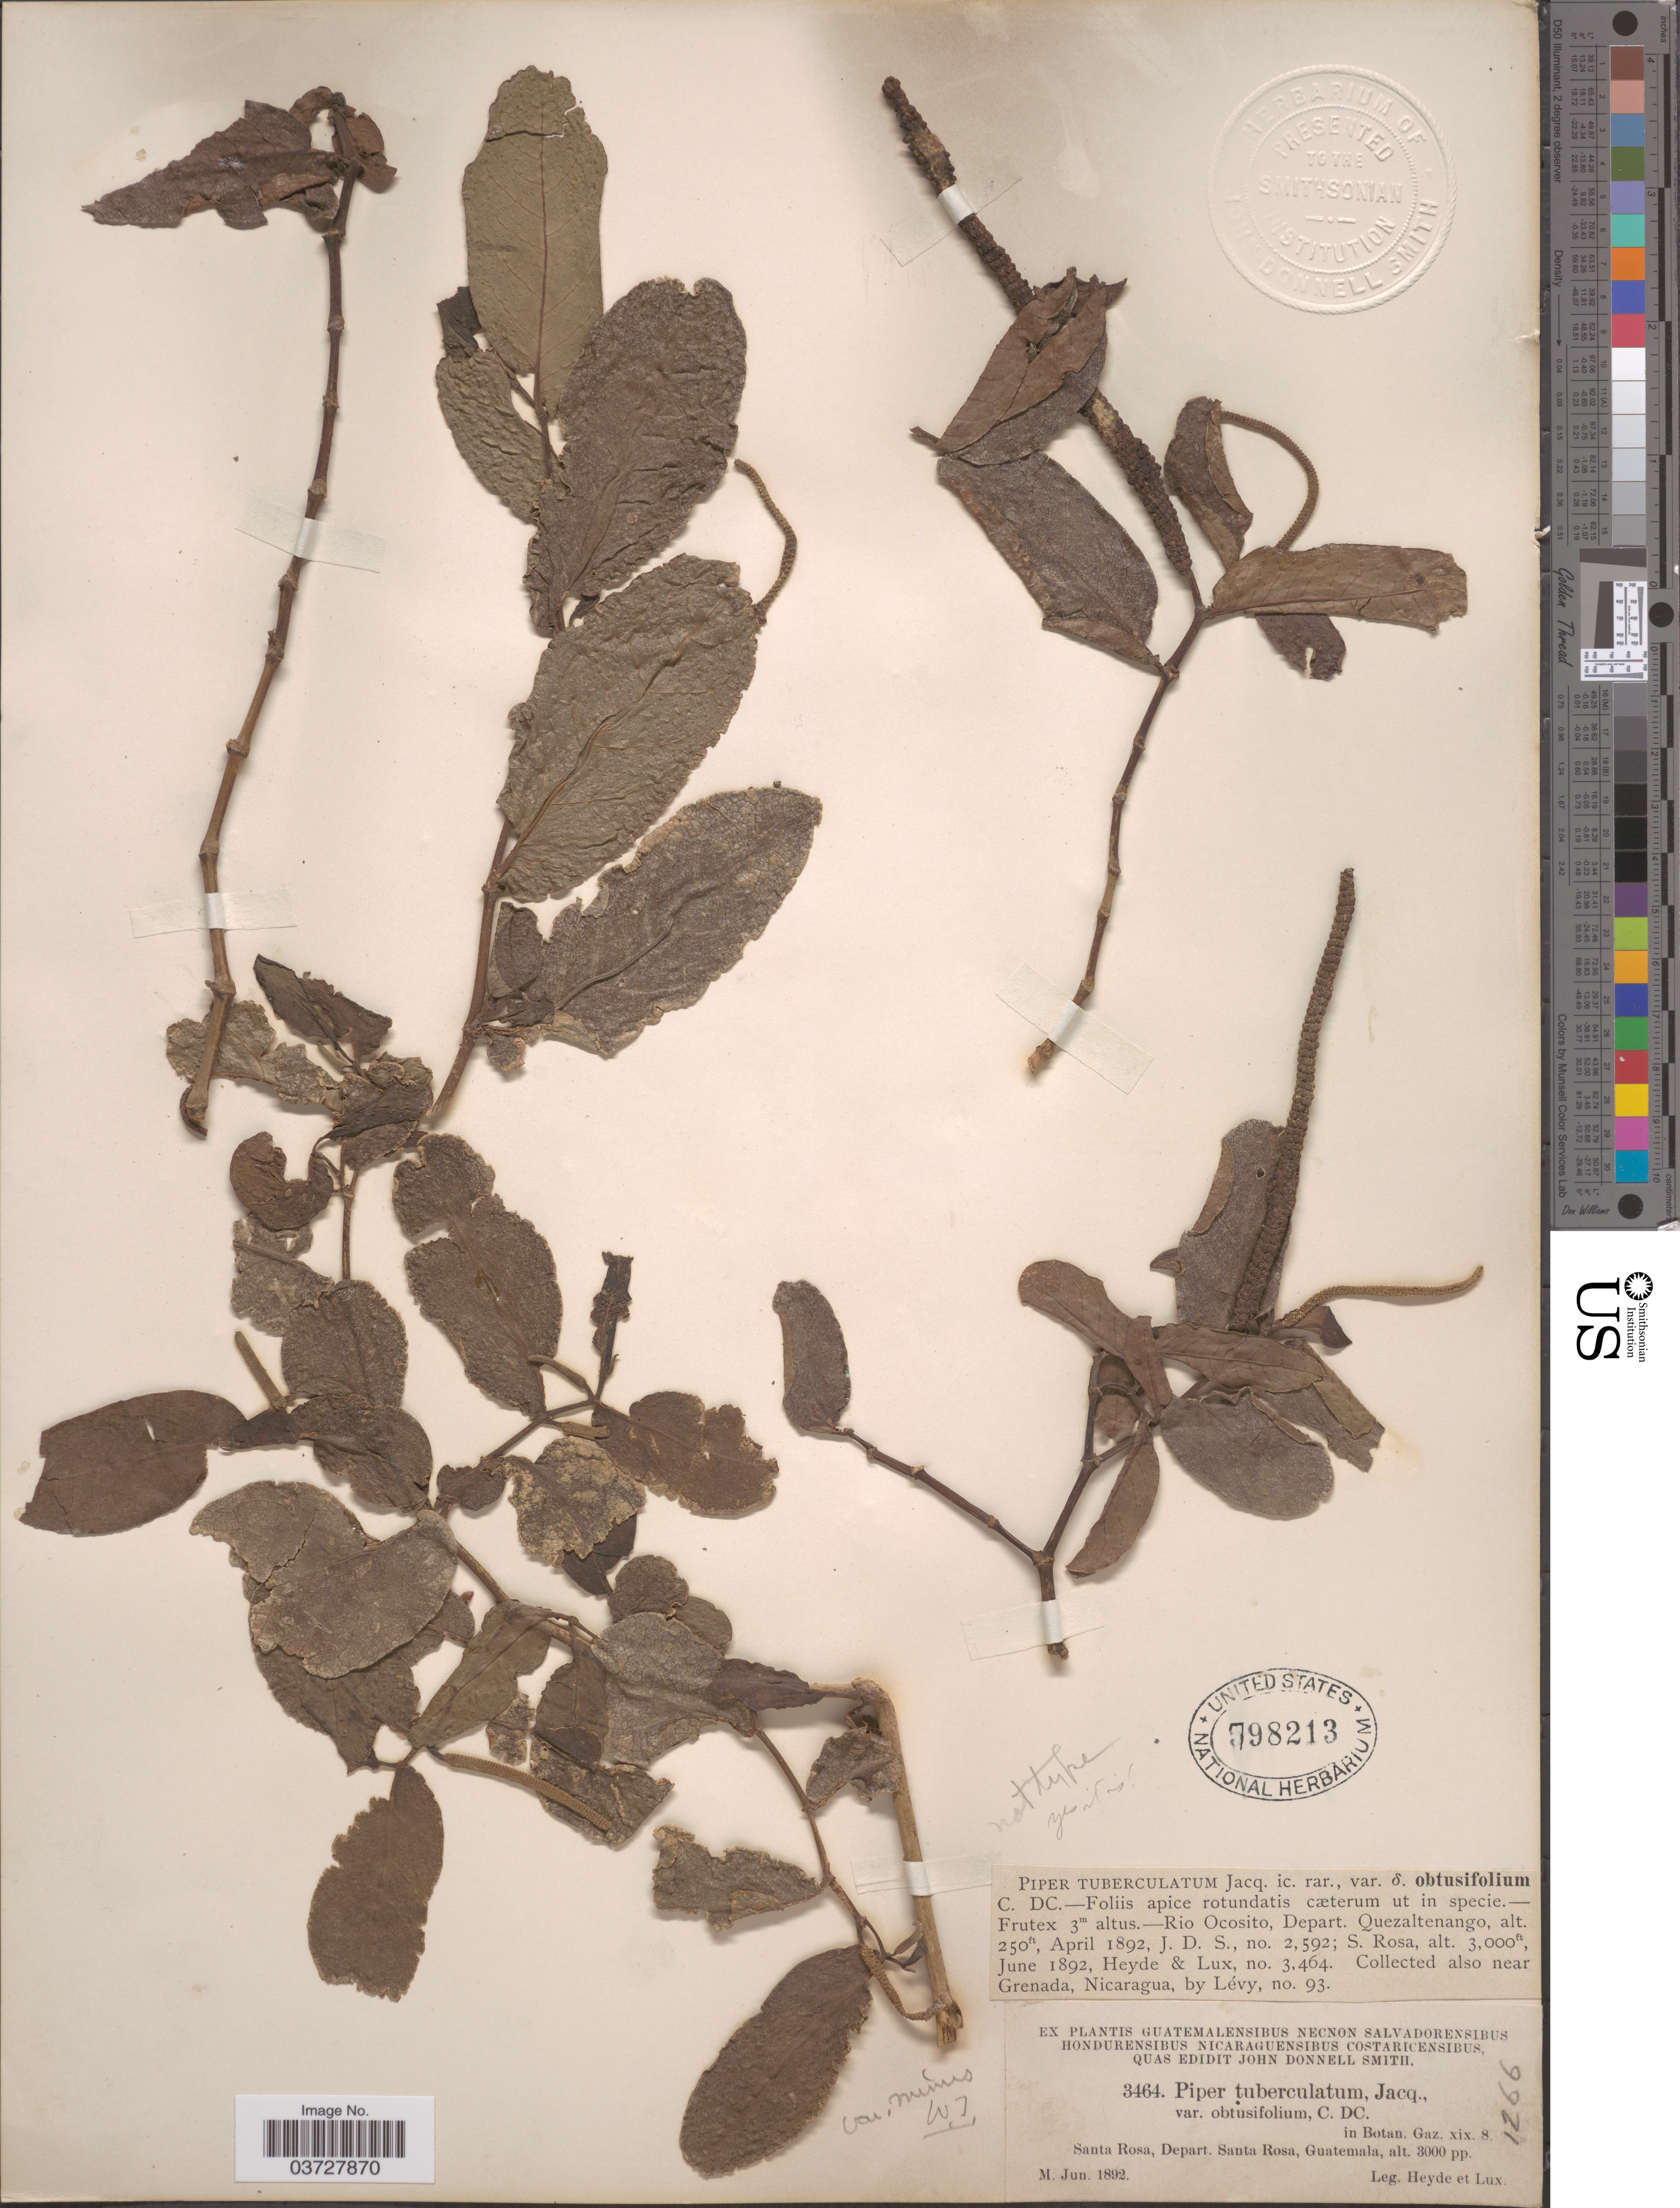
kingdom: Plantae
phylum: Tracheophyta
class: Magnoliopsida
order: Piperales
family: Piperaceae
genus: Piper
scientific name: Piper tuberculatum var. obtusifolium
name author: C. DC.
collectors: Heyde & Lux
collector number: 3464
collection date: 1892-06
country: Guatemala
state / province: Santa Rosa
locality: Santa Rosa, Depart. Santa Rosa.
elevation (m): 914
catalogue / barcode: US 798213